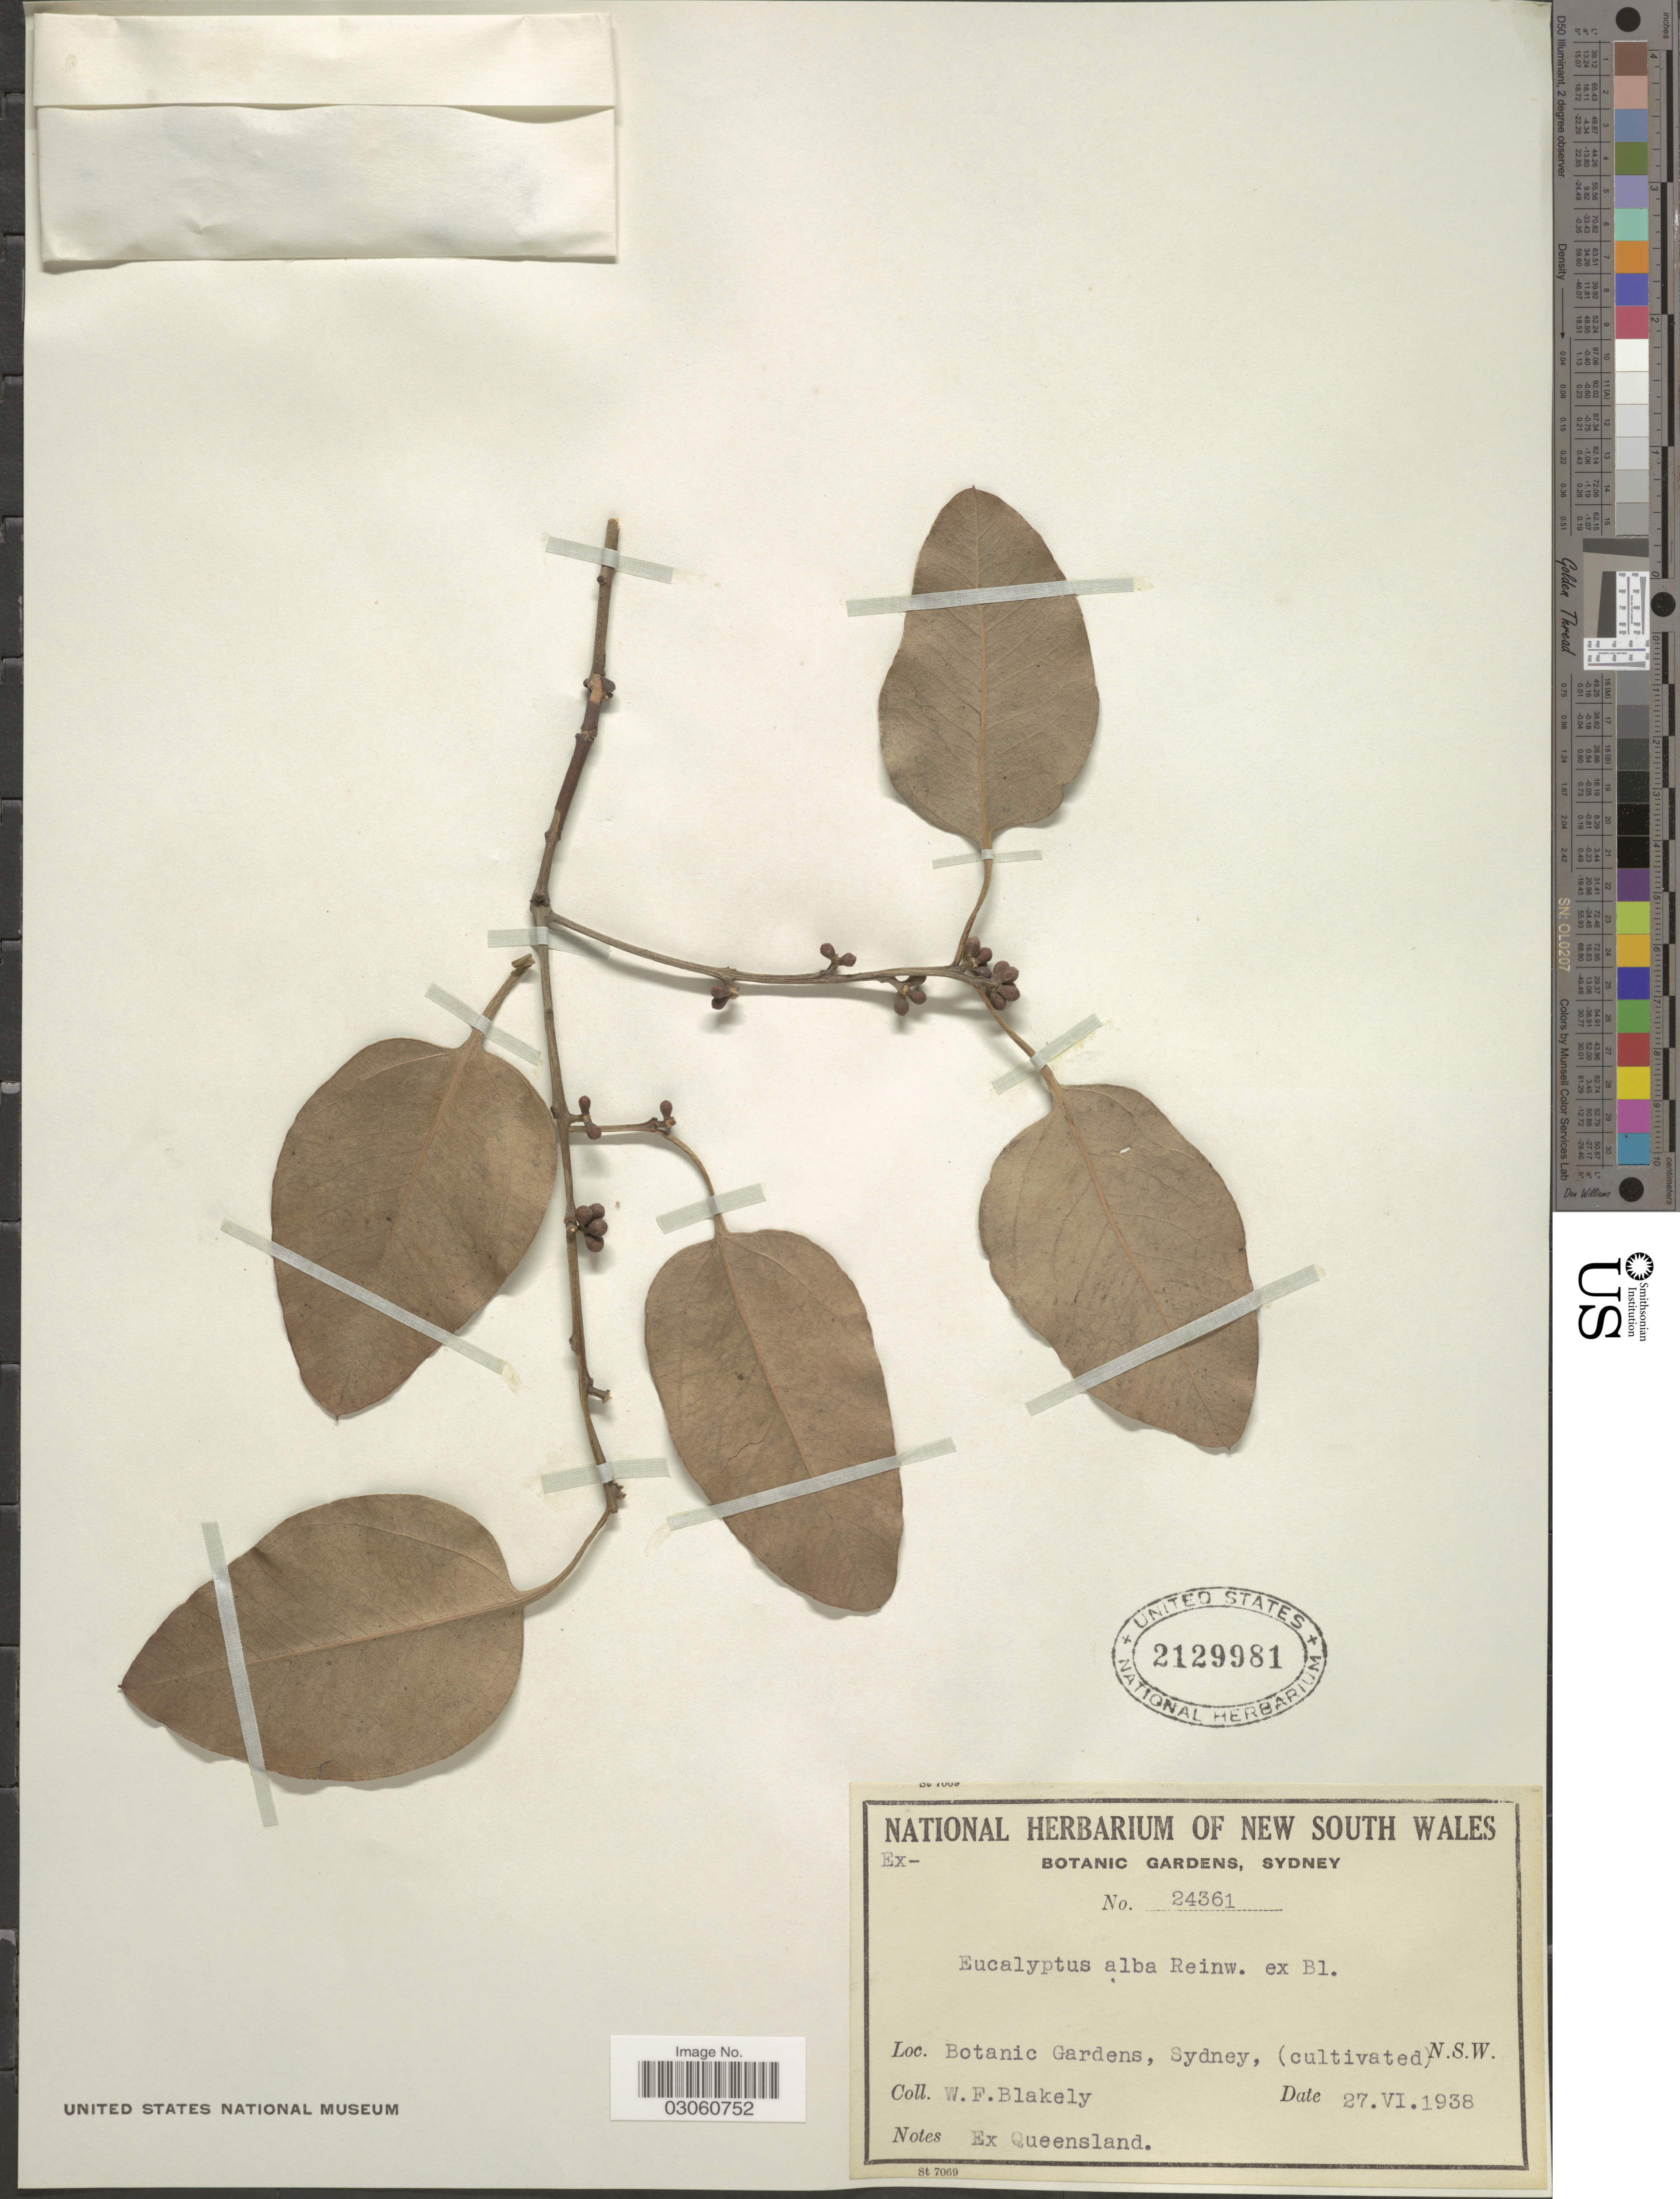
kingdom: Plantae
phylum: Tracheophyta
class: Magnoliopsida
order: Myrtales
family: Myrtaceae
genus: Eucalyptus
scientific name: Eucalyptus alba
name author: Reinw.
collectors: W. Blakely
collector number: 24361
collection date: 1938-06-27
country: Australia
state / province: New South Wales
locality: Botanic Gardens, Sydney.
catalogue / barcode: US 2129981